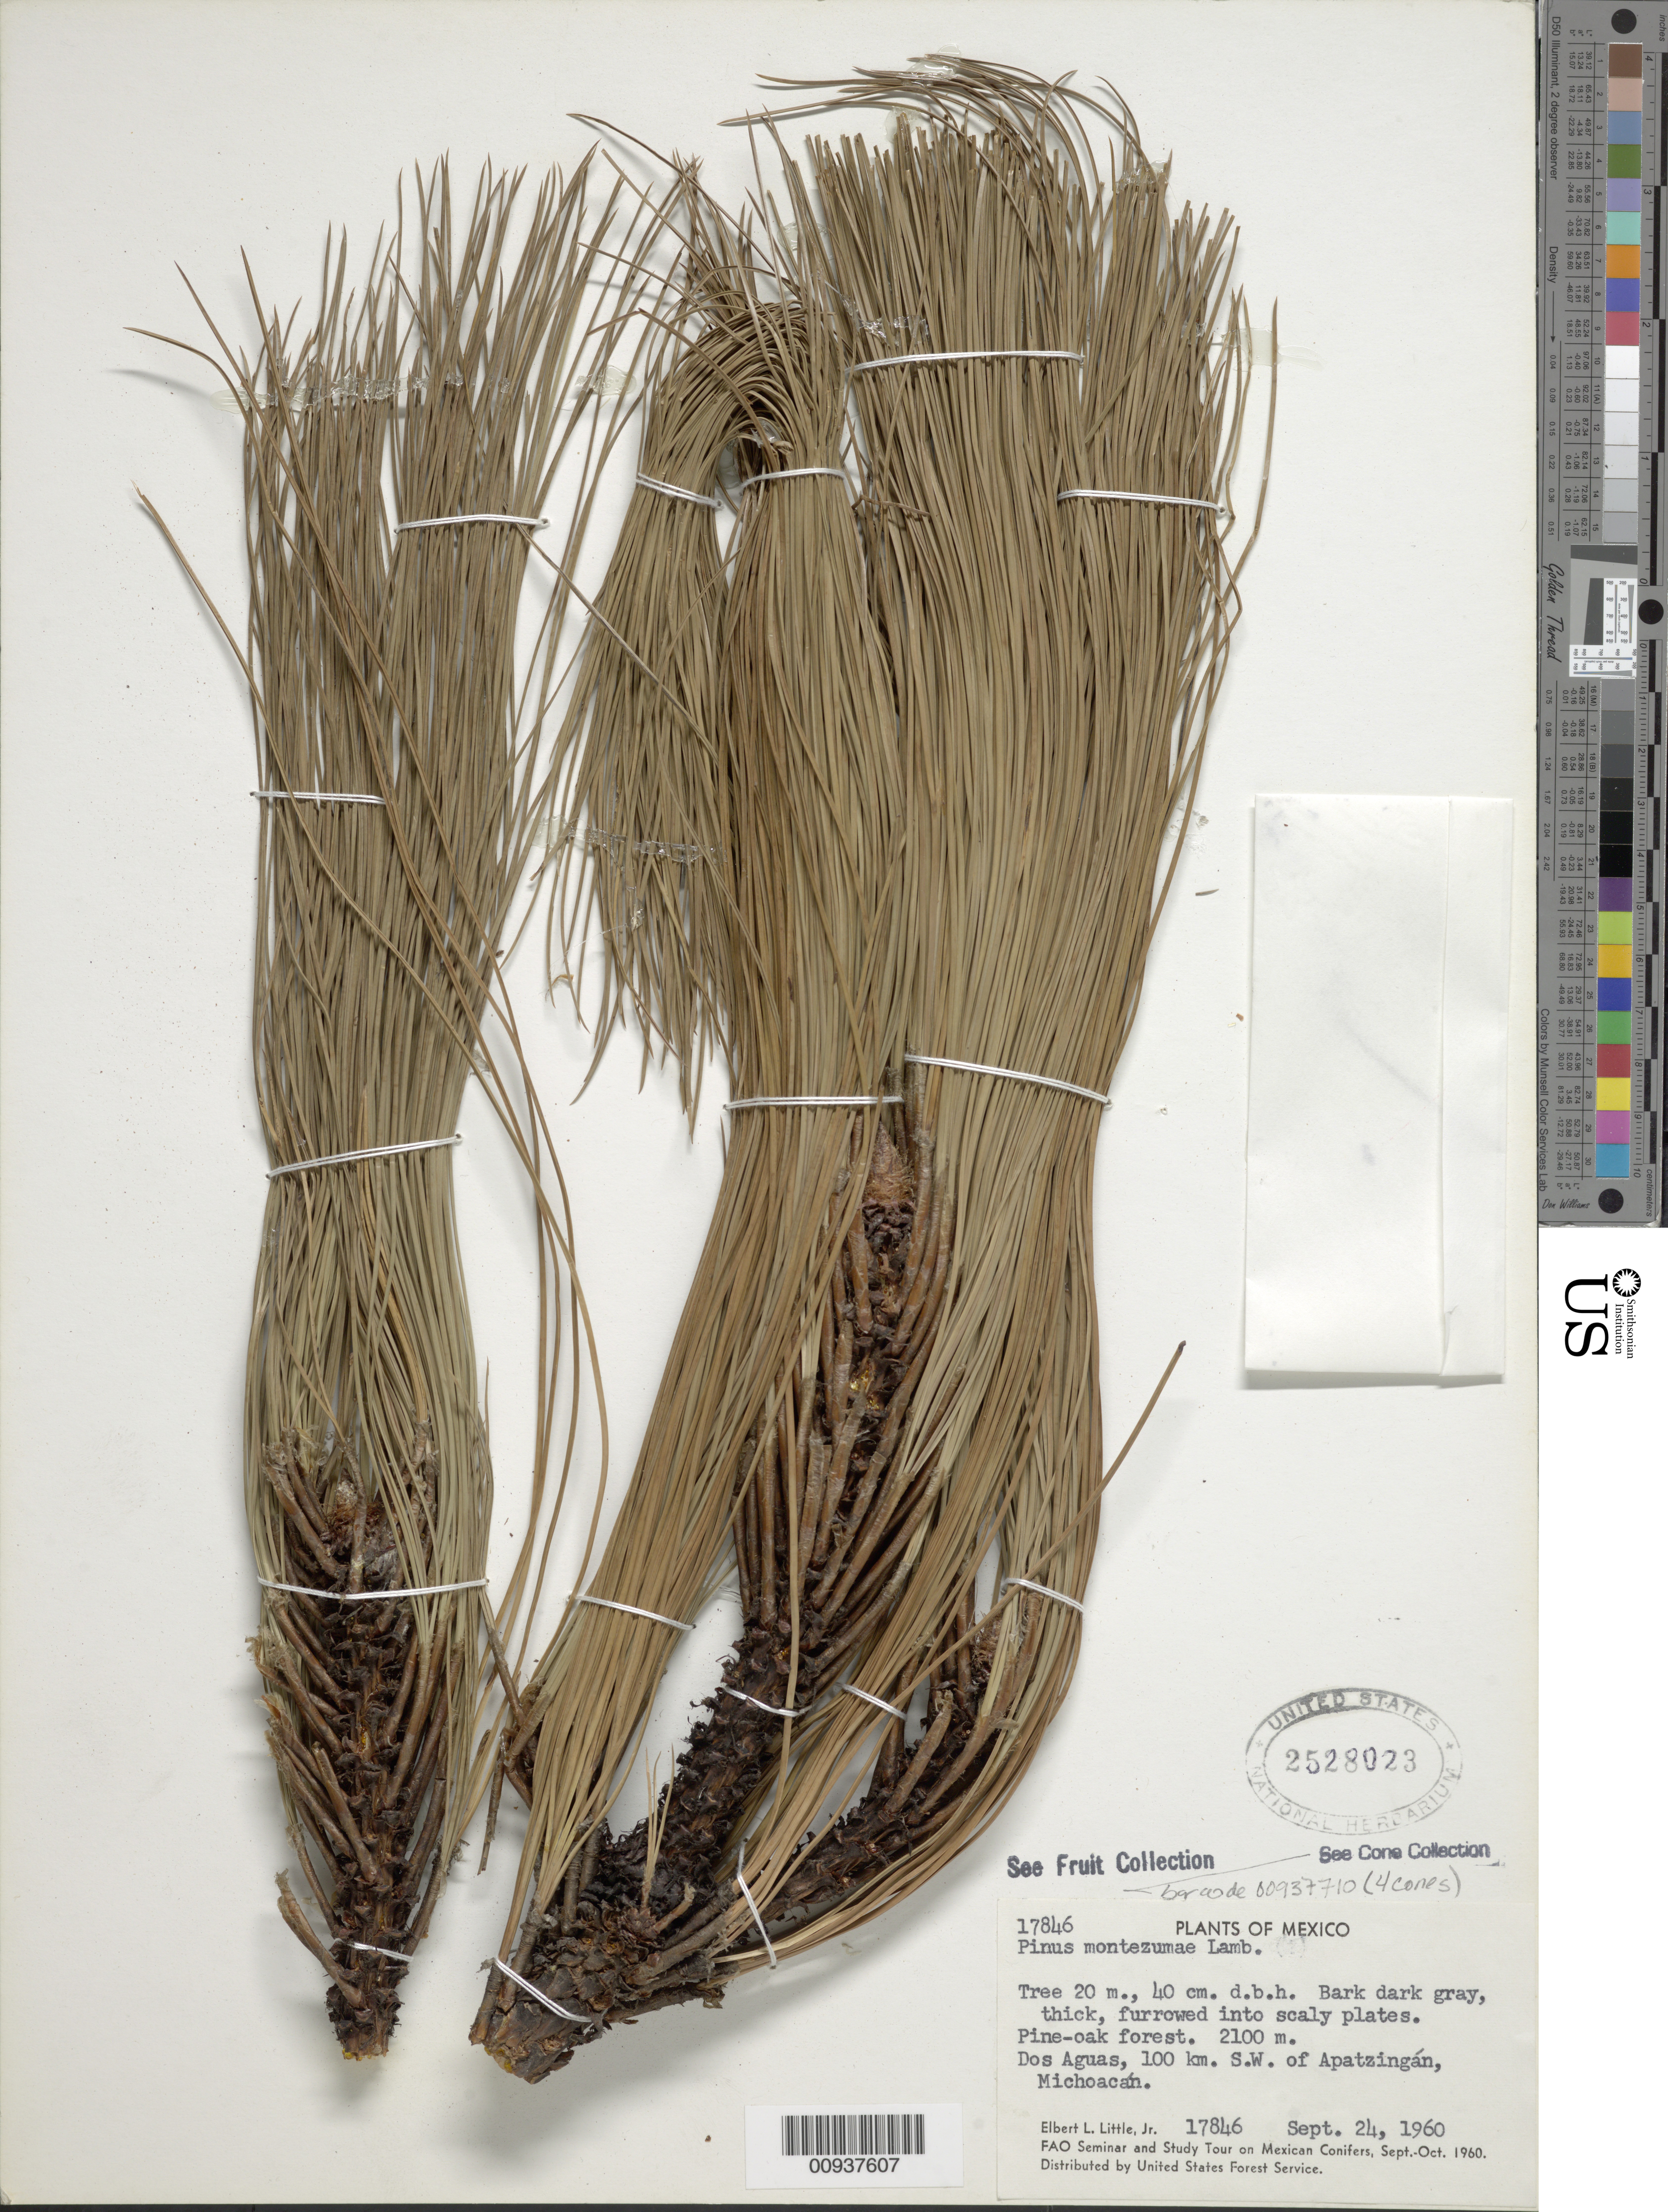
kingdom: Plantae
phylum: Tracheophyta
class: Pinopsida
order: Pinales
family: Pinaceae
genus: Pinus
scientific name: Pinus montezumae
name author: Lamb.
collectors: E. L. Little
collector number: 17846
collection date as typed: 24 Sep 1960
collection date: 1960-09-24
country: Mexico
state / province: Michoacán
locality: Dos Aguas, 100 km SW of Apatzingán.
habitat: Pine-oak forest.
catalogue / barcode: US 2528023